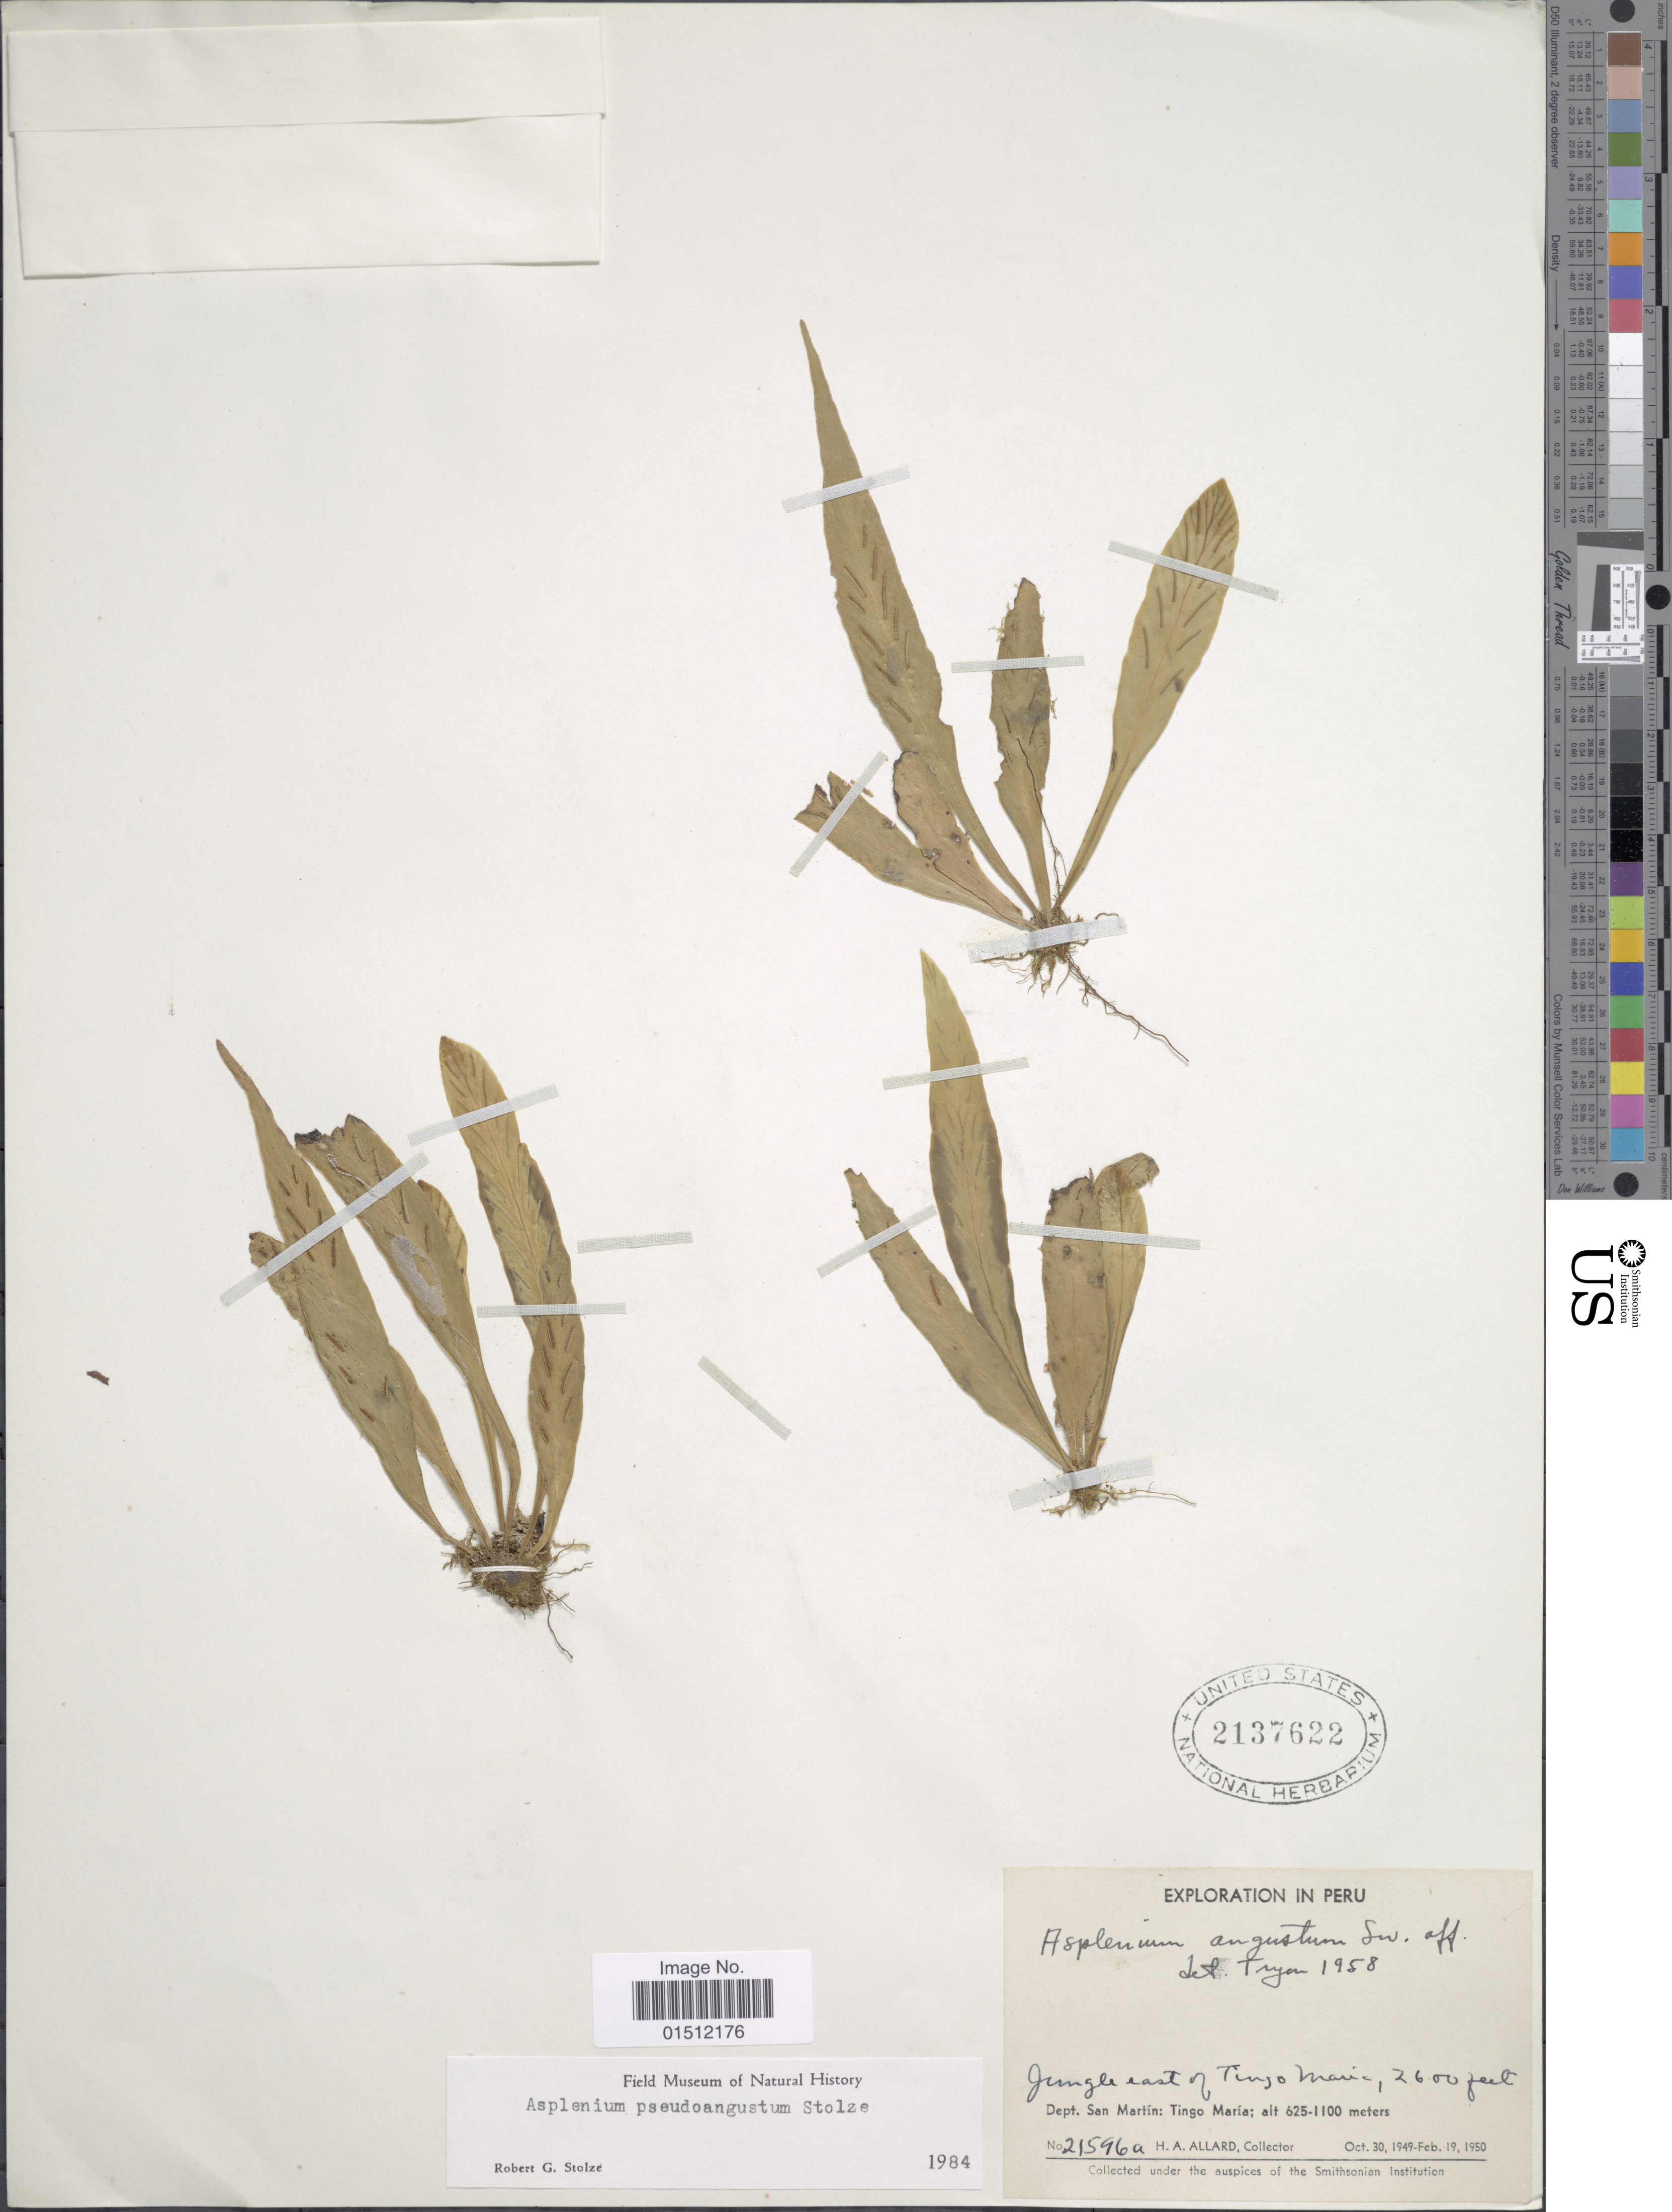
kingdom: Plantae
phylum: Tracheophyta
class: Polypodiopsida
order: Polypodiales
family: Aspleniaceae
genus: Asplenium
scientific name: Asplenium pseudoangustum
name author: Stolze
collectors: H. A. Allard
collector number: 21596a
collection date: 1949-10-30/1950-02-19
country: Peru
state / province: San Martín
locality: Dept. San Martin:Tingo Maria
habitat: in jungle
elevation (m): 625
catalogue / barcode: US 2137622